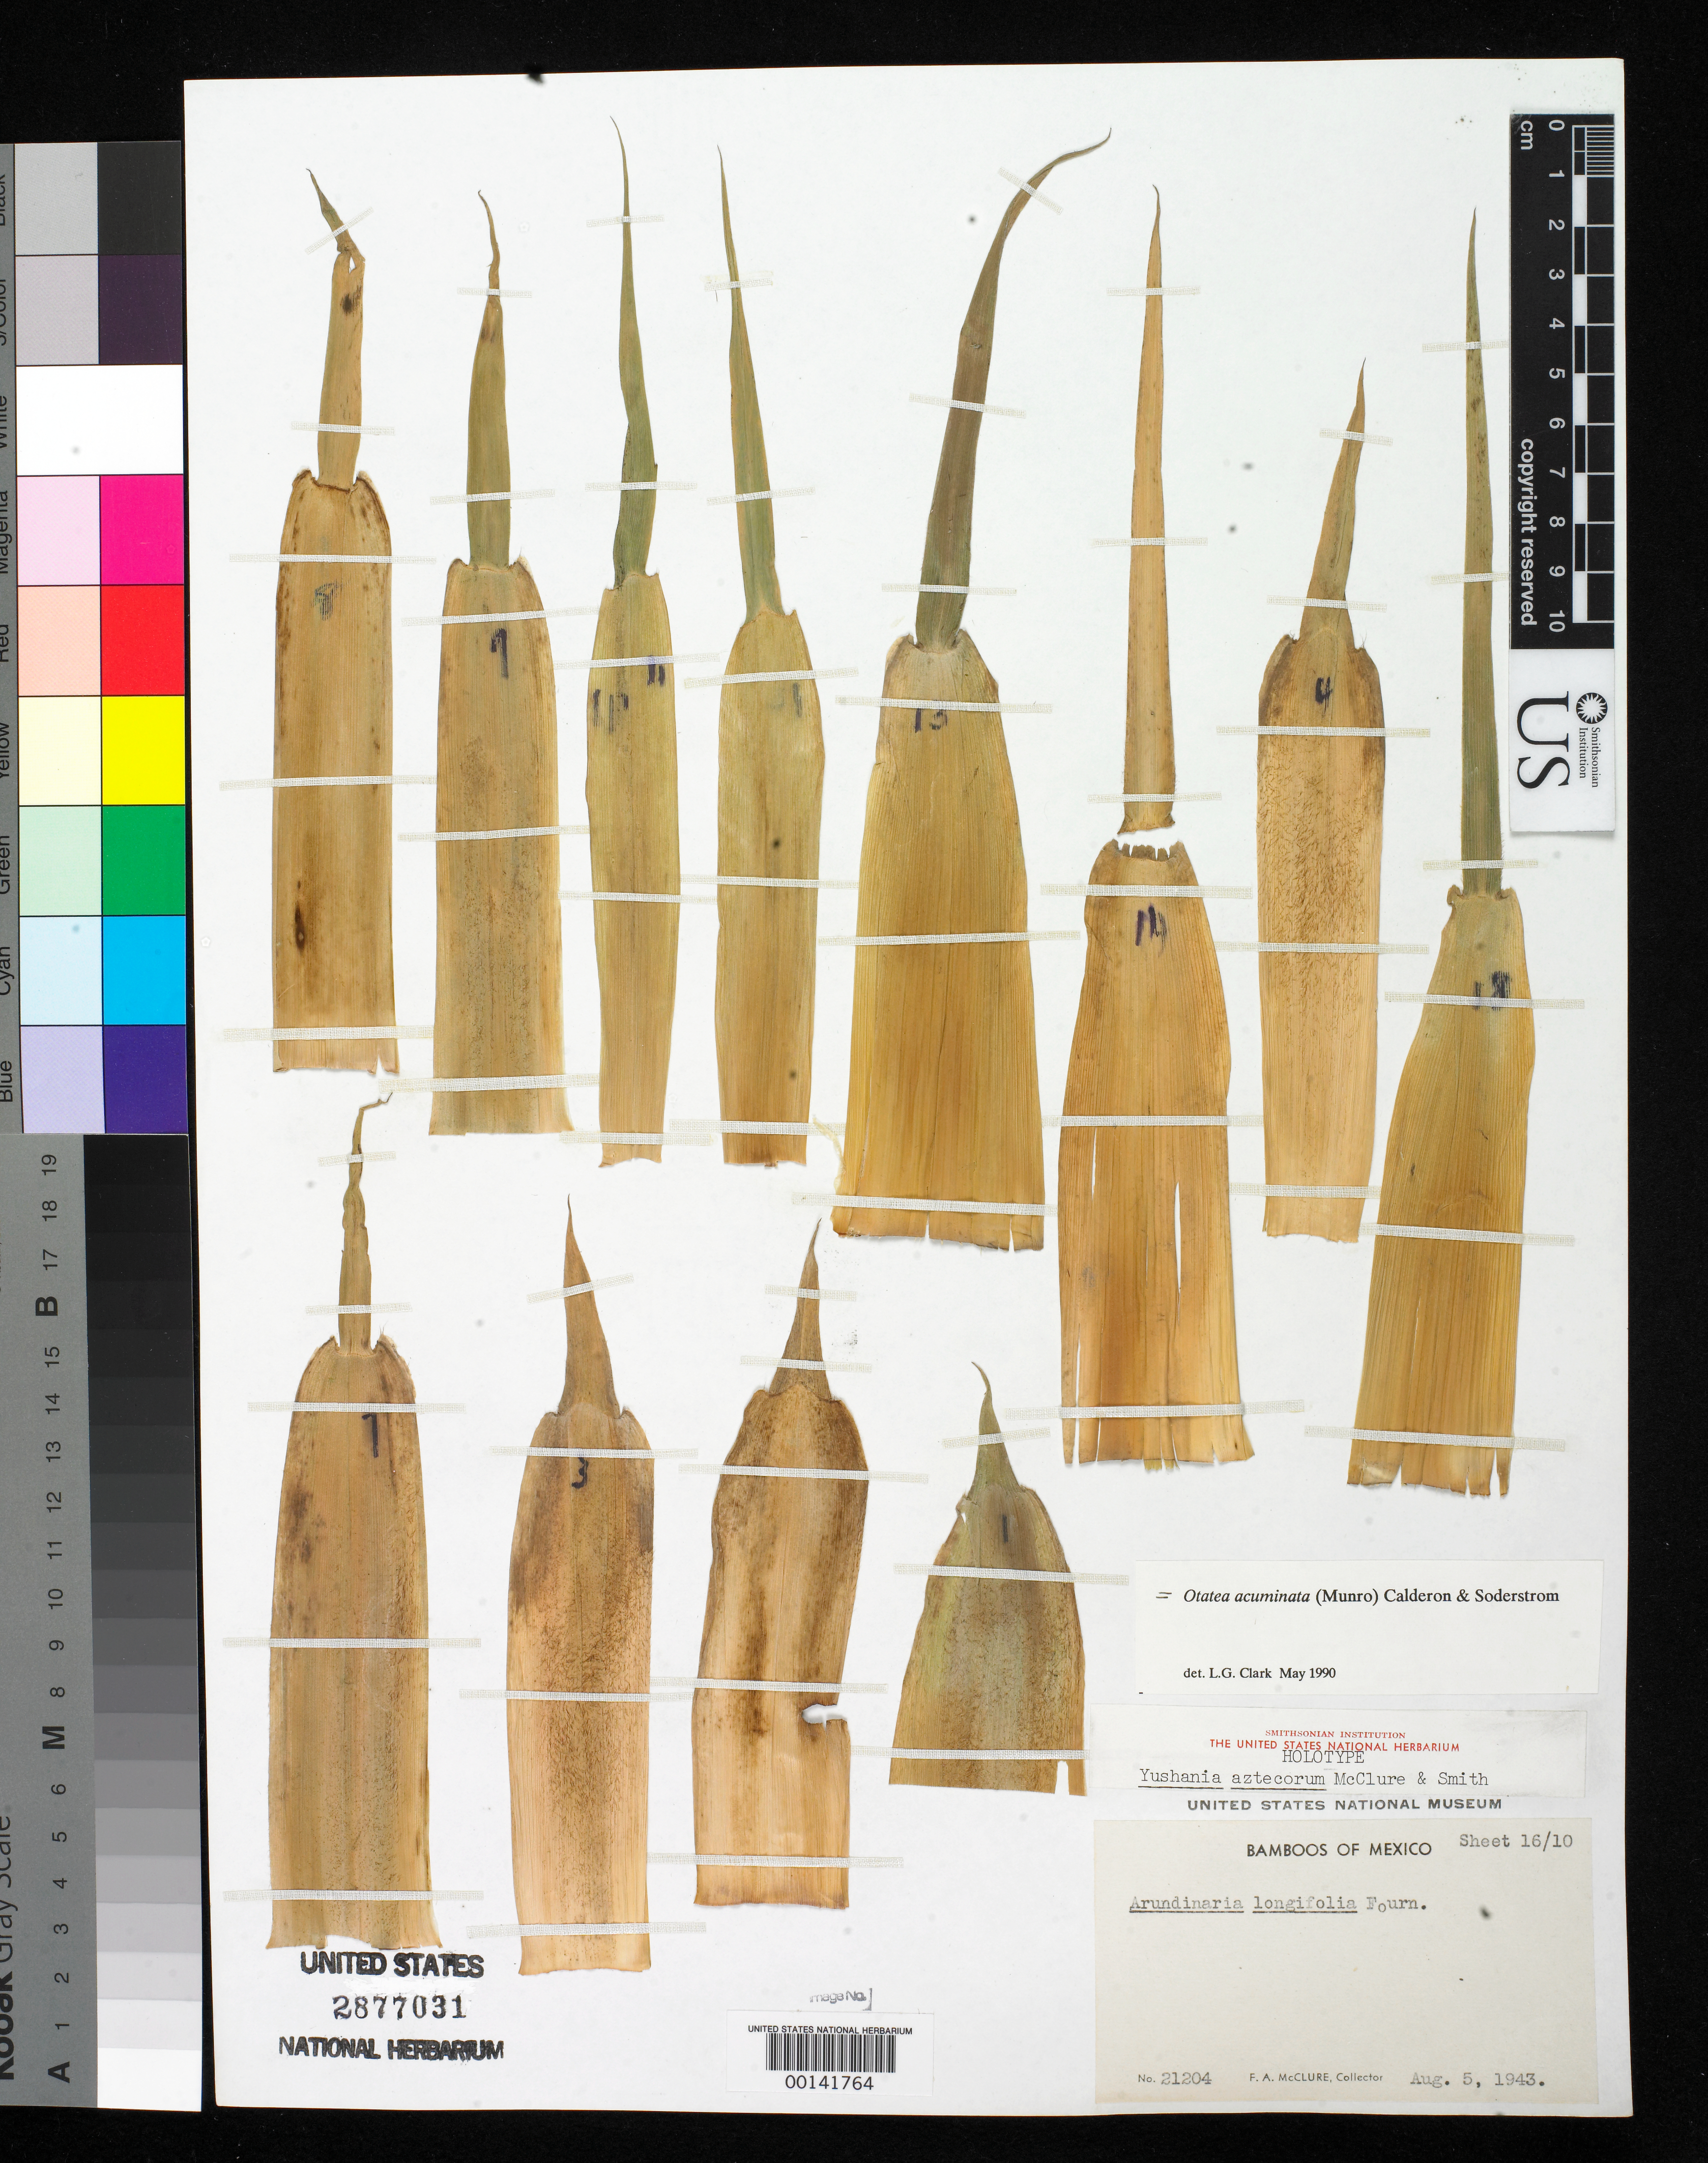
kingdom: Plantae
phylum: Tracheophyta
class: Liliopsida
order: Poales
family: Poaceae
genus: Yushania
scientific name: Yushania aztecorum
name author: McClure & E.W. Sm.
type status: Holotype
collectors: F. A. McClure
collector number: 21204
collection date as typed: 05 Aug 1943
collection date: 1943-08-05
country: Mexico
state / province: Sinaloa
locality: Slopes of La Dispensa, inland from Rosario.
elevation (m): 457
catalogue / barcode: US 2877031